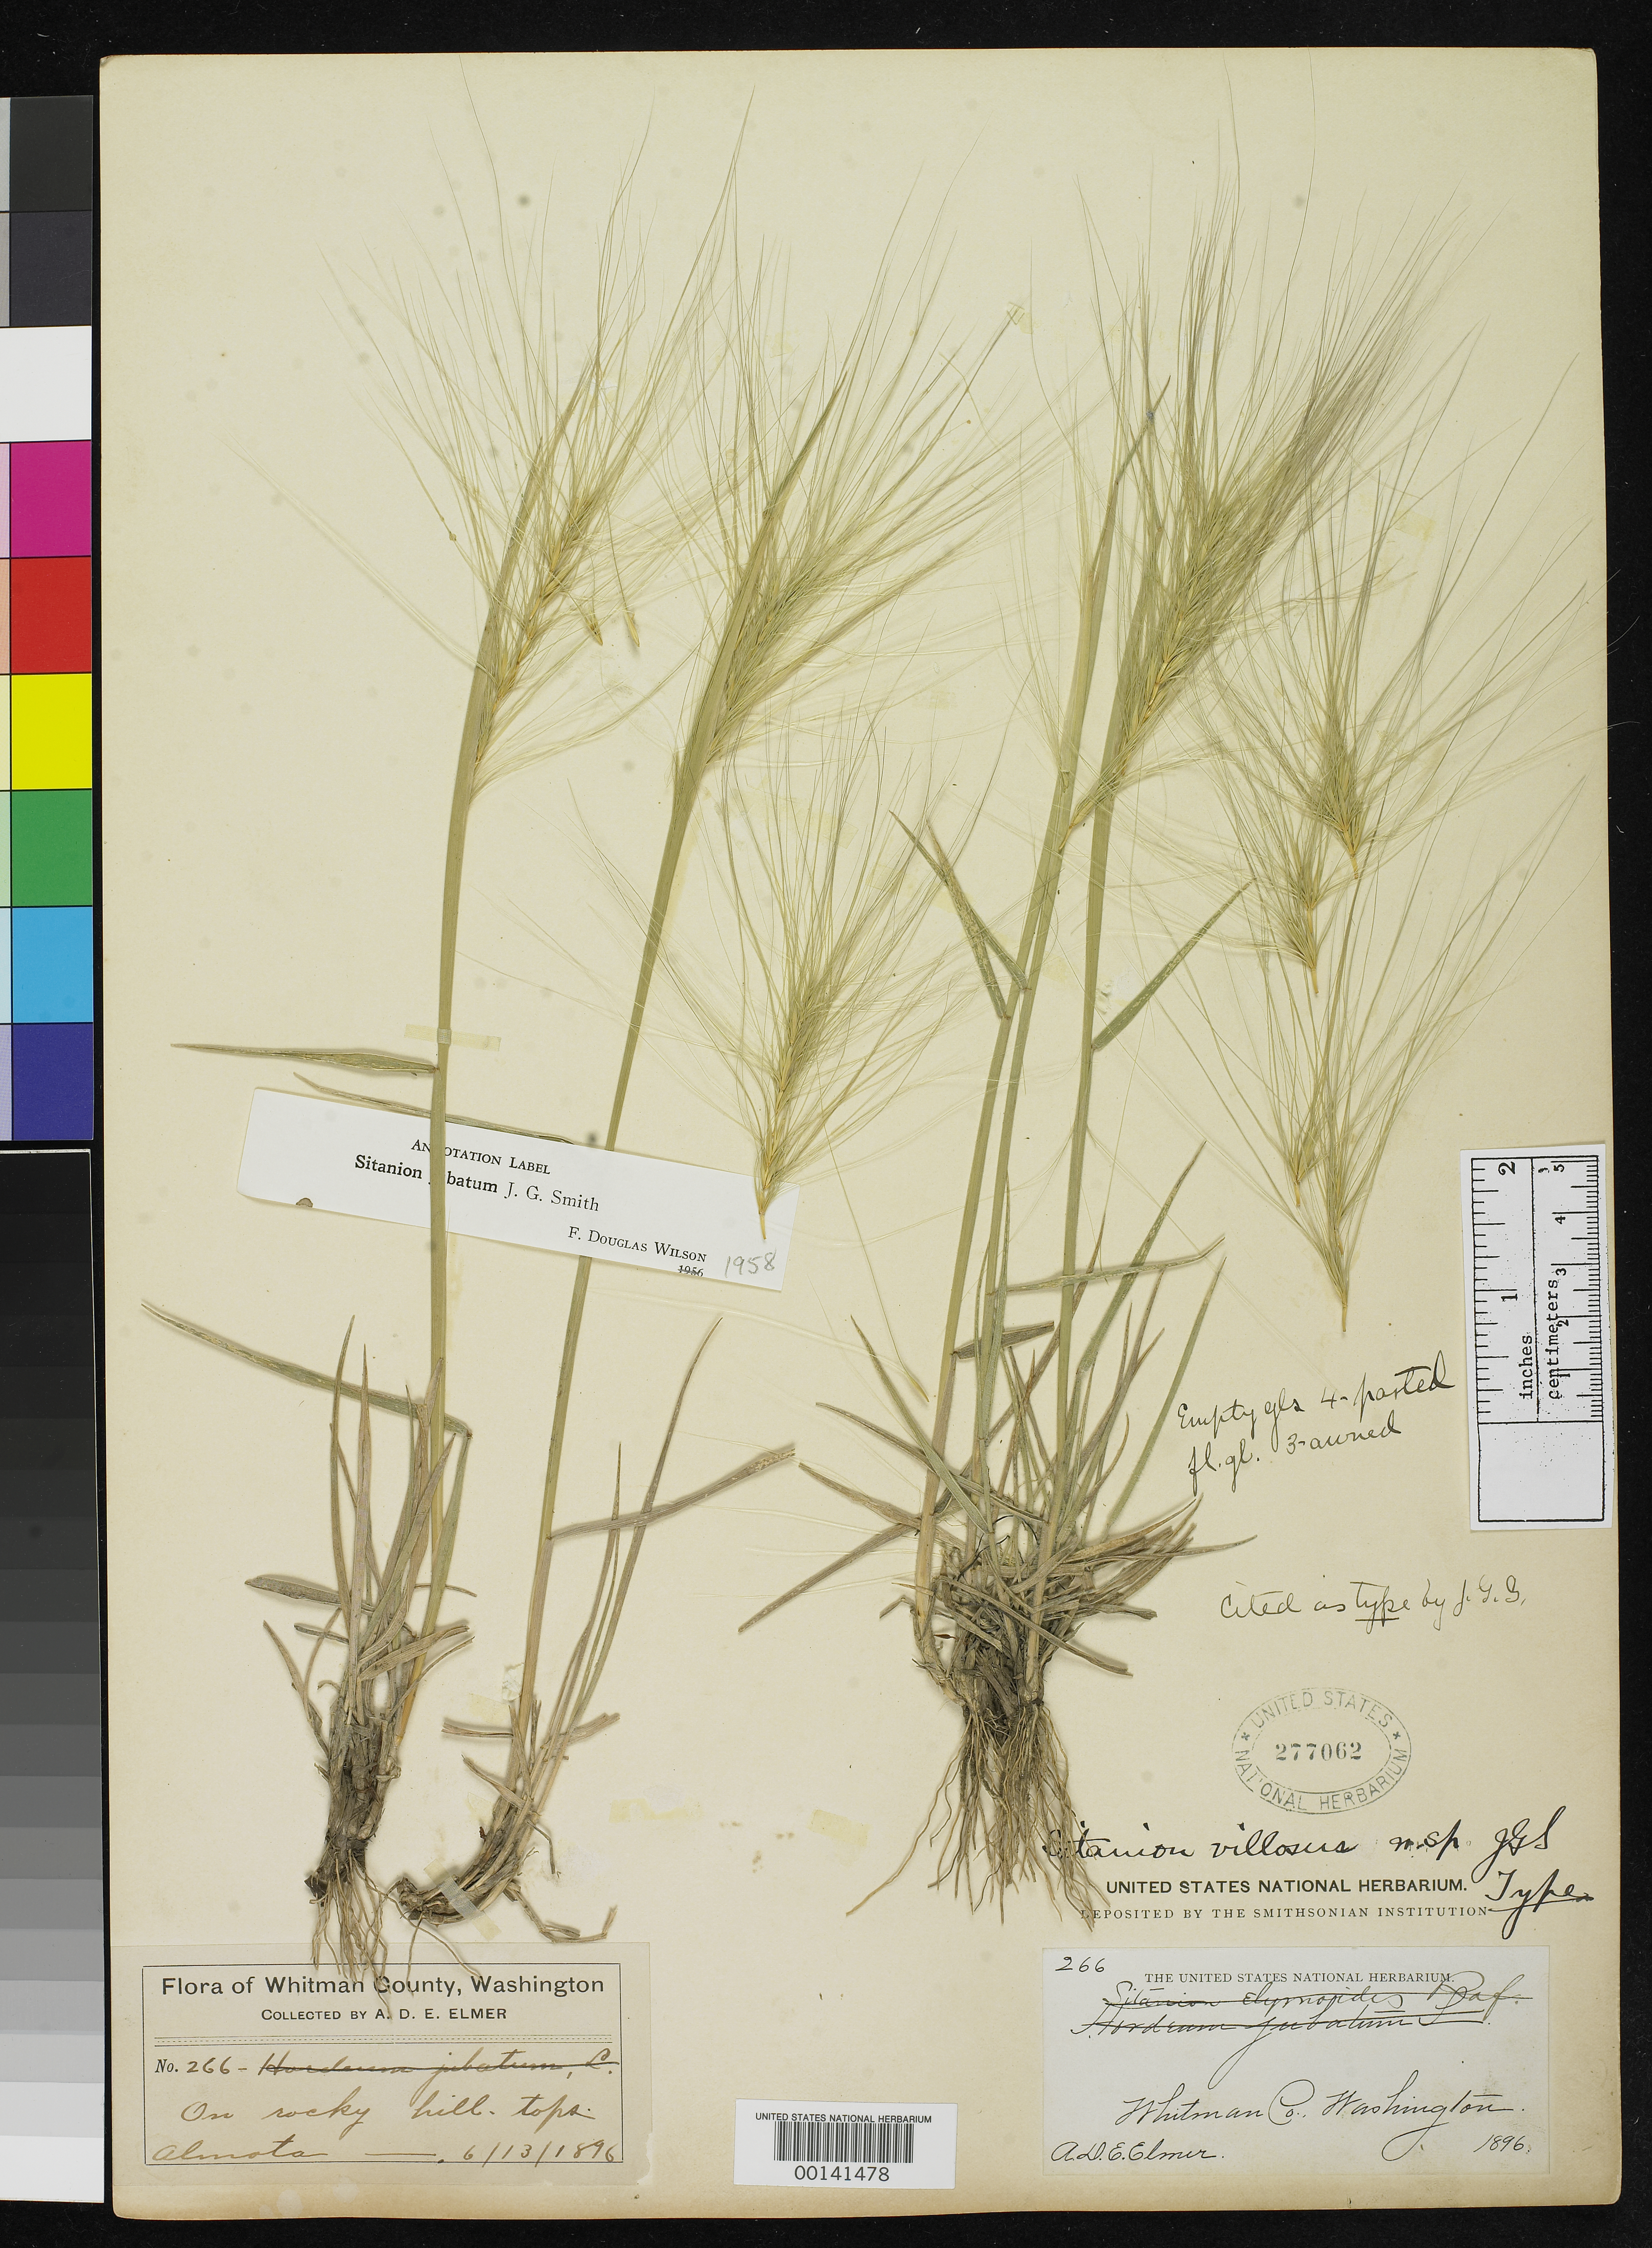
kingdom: Plantae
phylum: Tracheophyta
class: Liliopsida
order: Poales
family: Poaceae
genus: Sitanion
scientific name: Sitanion villosum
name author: J.G. Sm.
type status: Isotype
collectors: A. D. E. Elmer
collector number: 266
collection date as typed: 13 Jun 1896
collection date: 1896-06-13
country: United States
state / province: Washington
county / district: Whitman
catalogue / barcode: US 277062